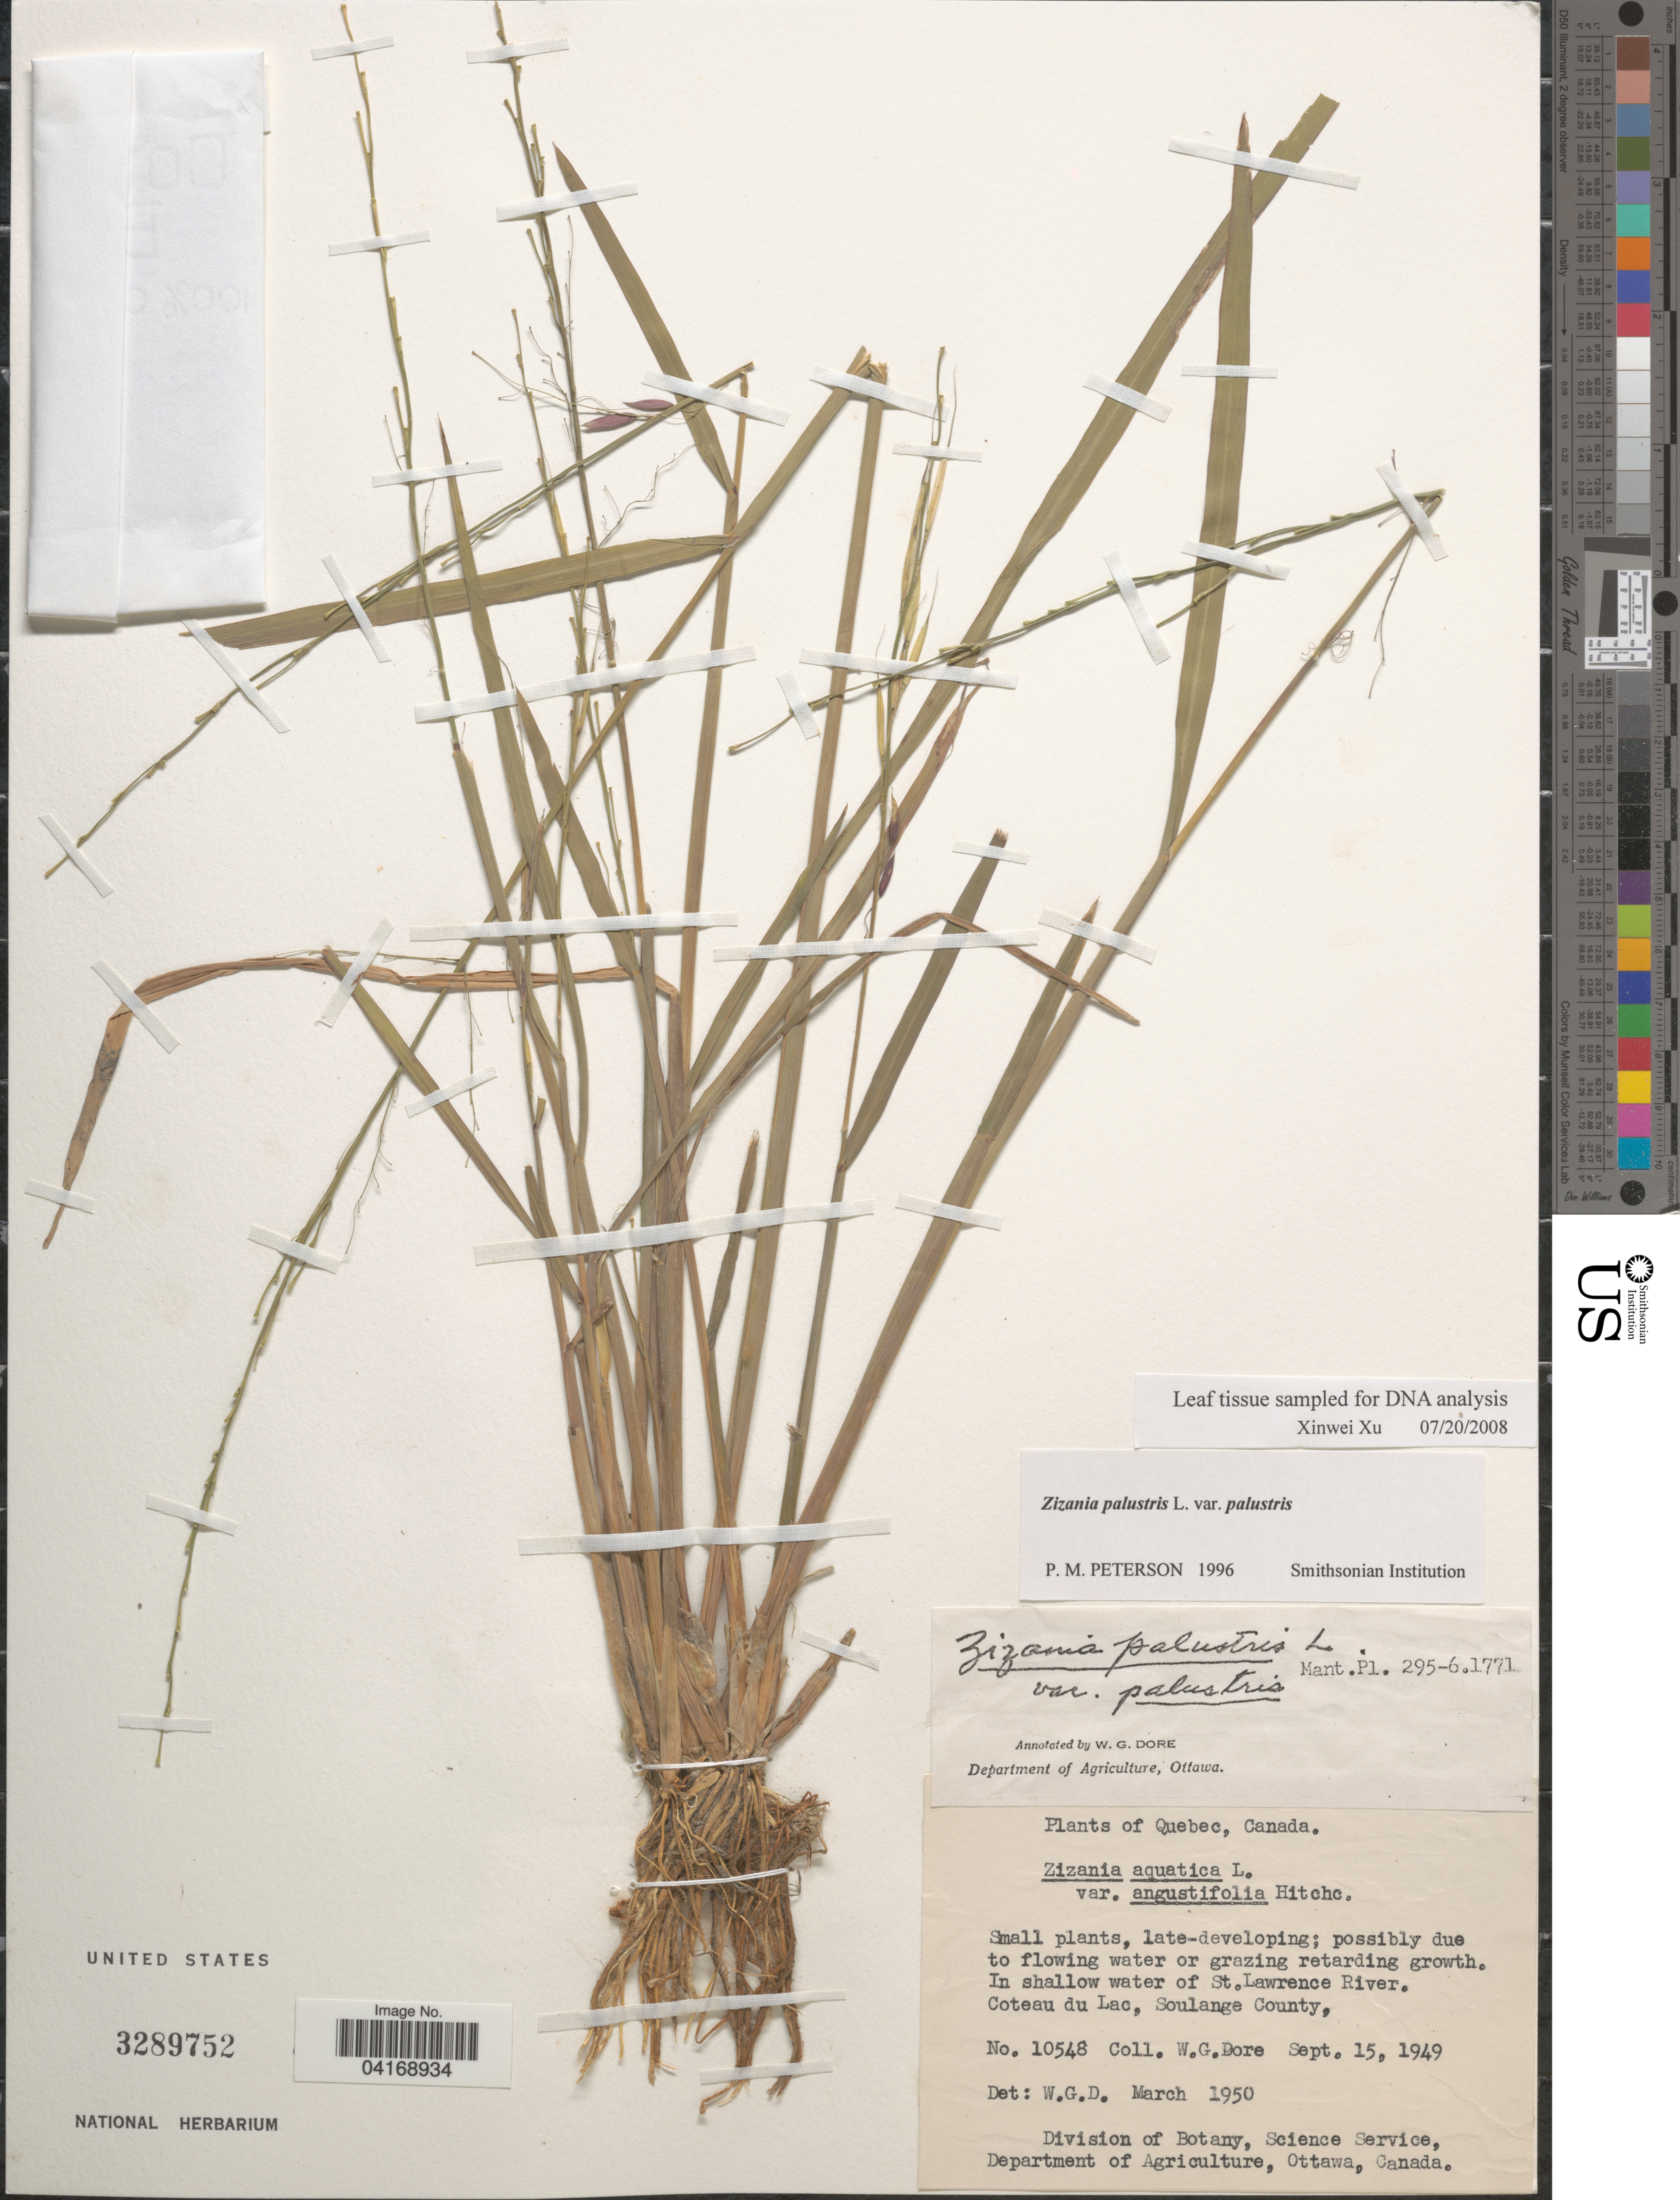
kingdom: Plantae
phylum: Tracheophyta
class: Liliopsida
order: Poales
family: Poaceae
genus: Zizania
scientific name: Zizania palustris var. palustris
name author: L.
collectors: W. Dore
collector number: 10548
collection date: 1949-09-15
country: Canada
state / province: Quebec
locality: In shallow water of St. Lawrence River. Coteau du Lac, Soulange County.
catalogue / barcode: US 3289752